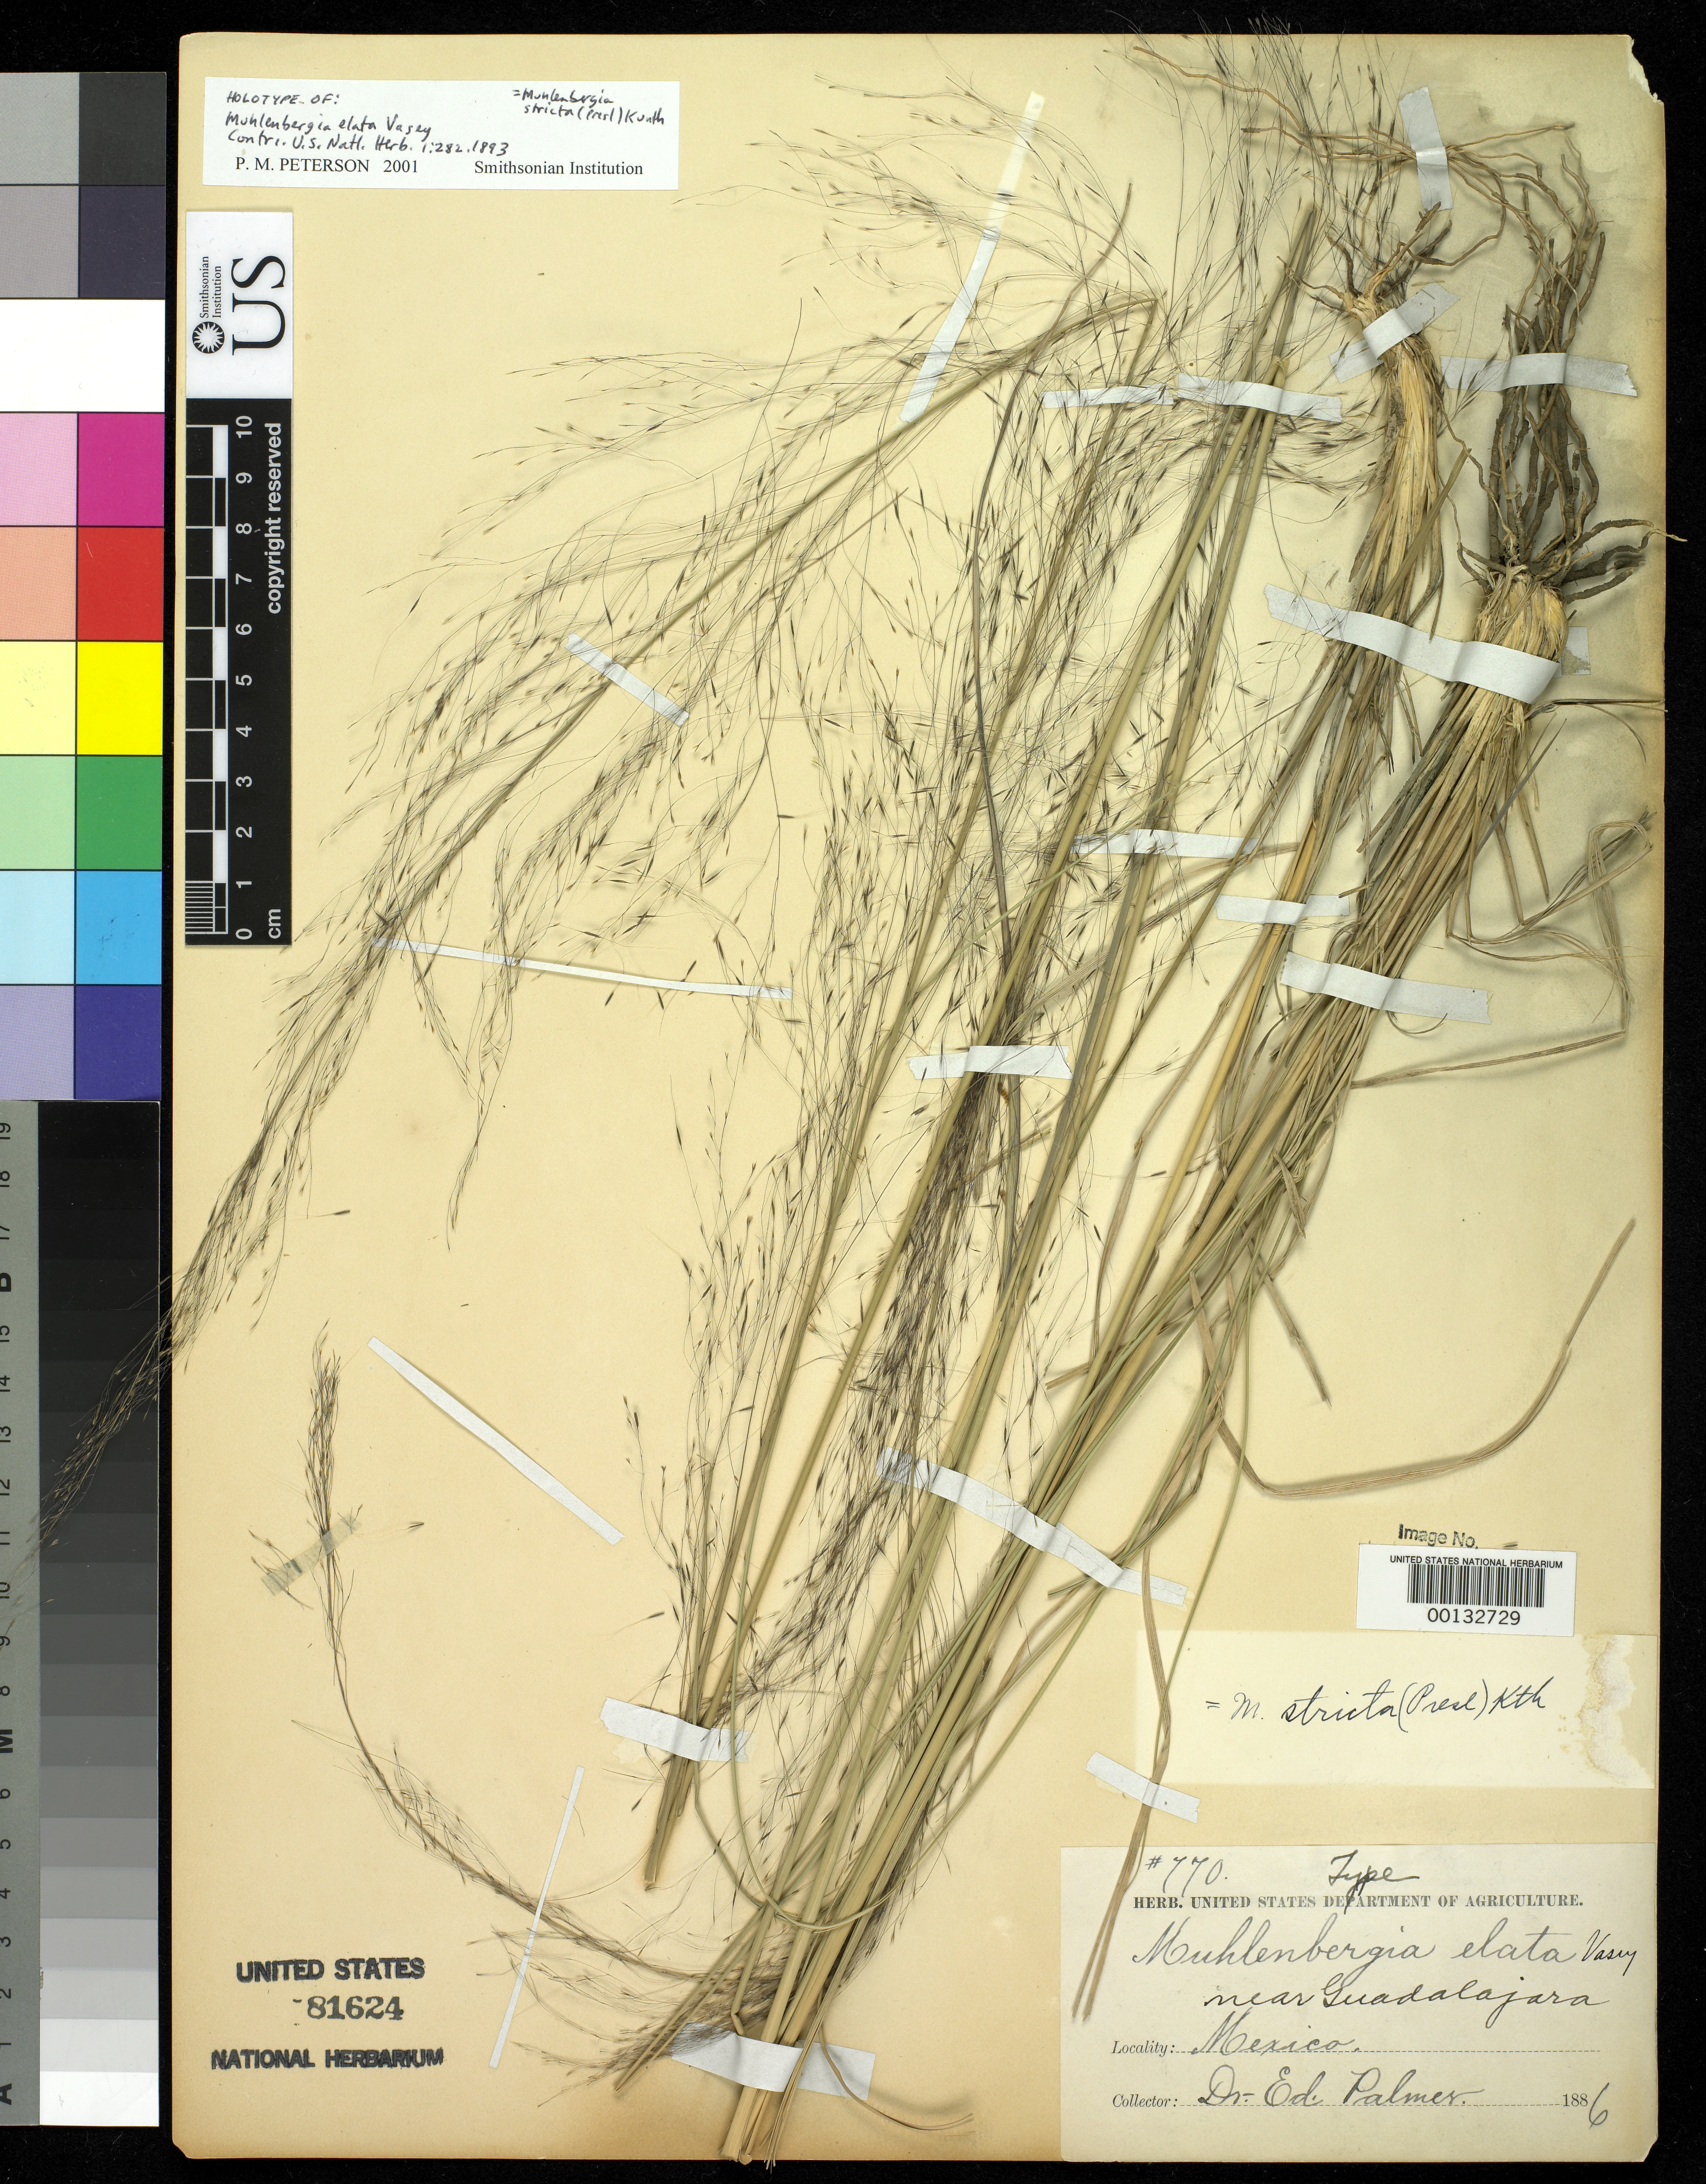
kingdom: Plantae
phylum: Tracheophyta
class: Liliopsida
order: Poales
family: Poaceae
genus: Muhlenbergia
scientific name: Muhlenbergia elata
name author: Vasey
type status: Holotype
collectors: E. Palmer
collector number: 770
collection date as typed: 1886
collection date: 1886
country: Mexico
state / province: Jalisco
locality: Near Guadalajara.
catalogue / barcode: US 81624